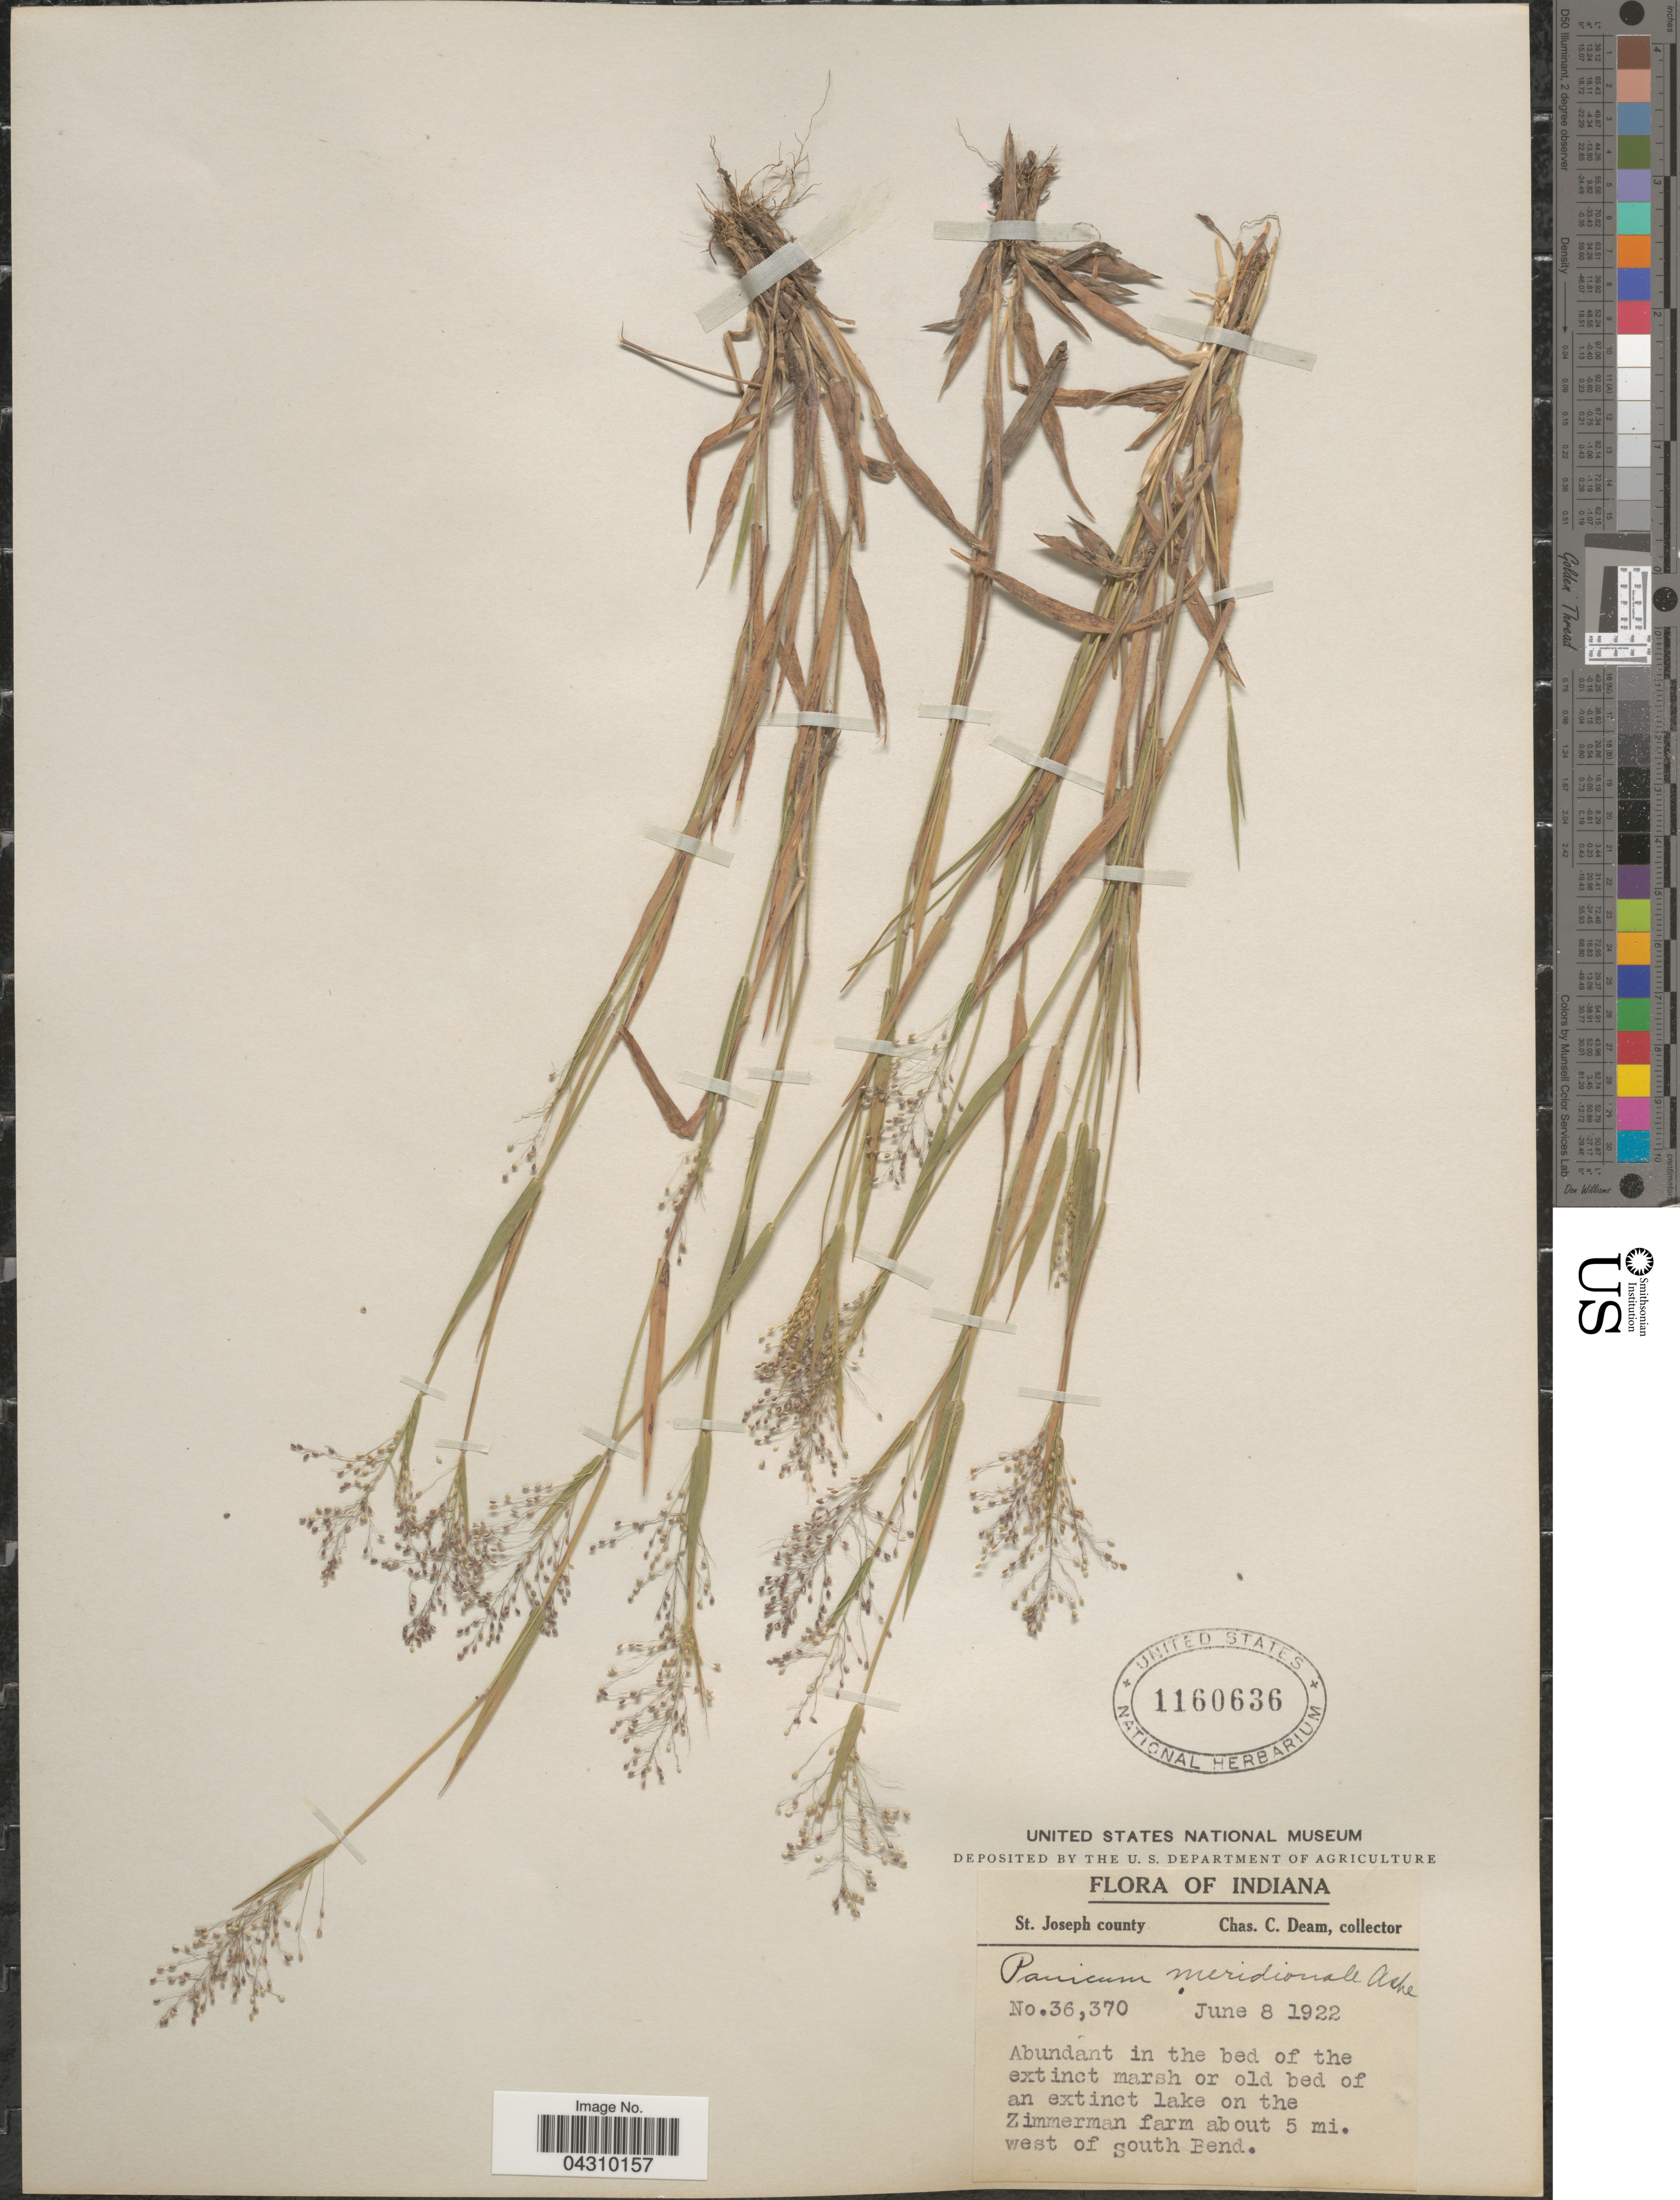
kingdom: Plantae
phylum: Tracheophyta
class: Liliopsida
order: Poales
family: Poaceae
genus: Dichanthelium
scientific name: Dichanthelium acuminatum var. acuminatum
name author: (Sw.) Gould & C.A. Clark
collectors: C. Deam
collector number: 36370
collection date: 1922-06-08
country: United States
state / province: Indiana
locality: St. Joseph county. Abundant in the bed of the extinct marsh or old bed of an extinct lake on the Zimmerman farm about 5 mi. west of South Bend.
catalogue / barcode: US 1160636